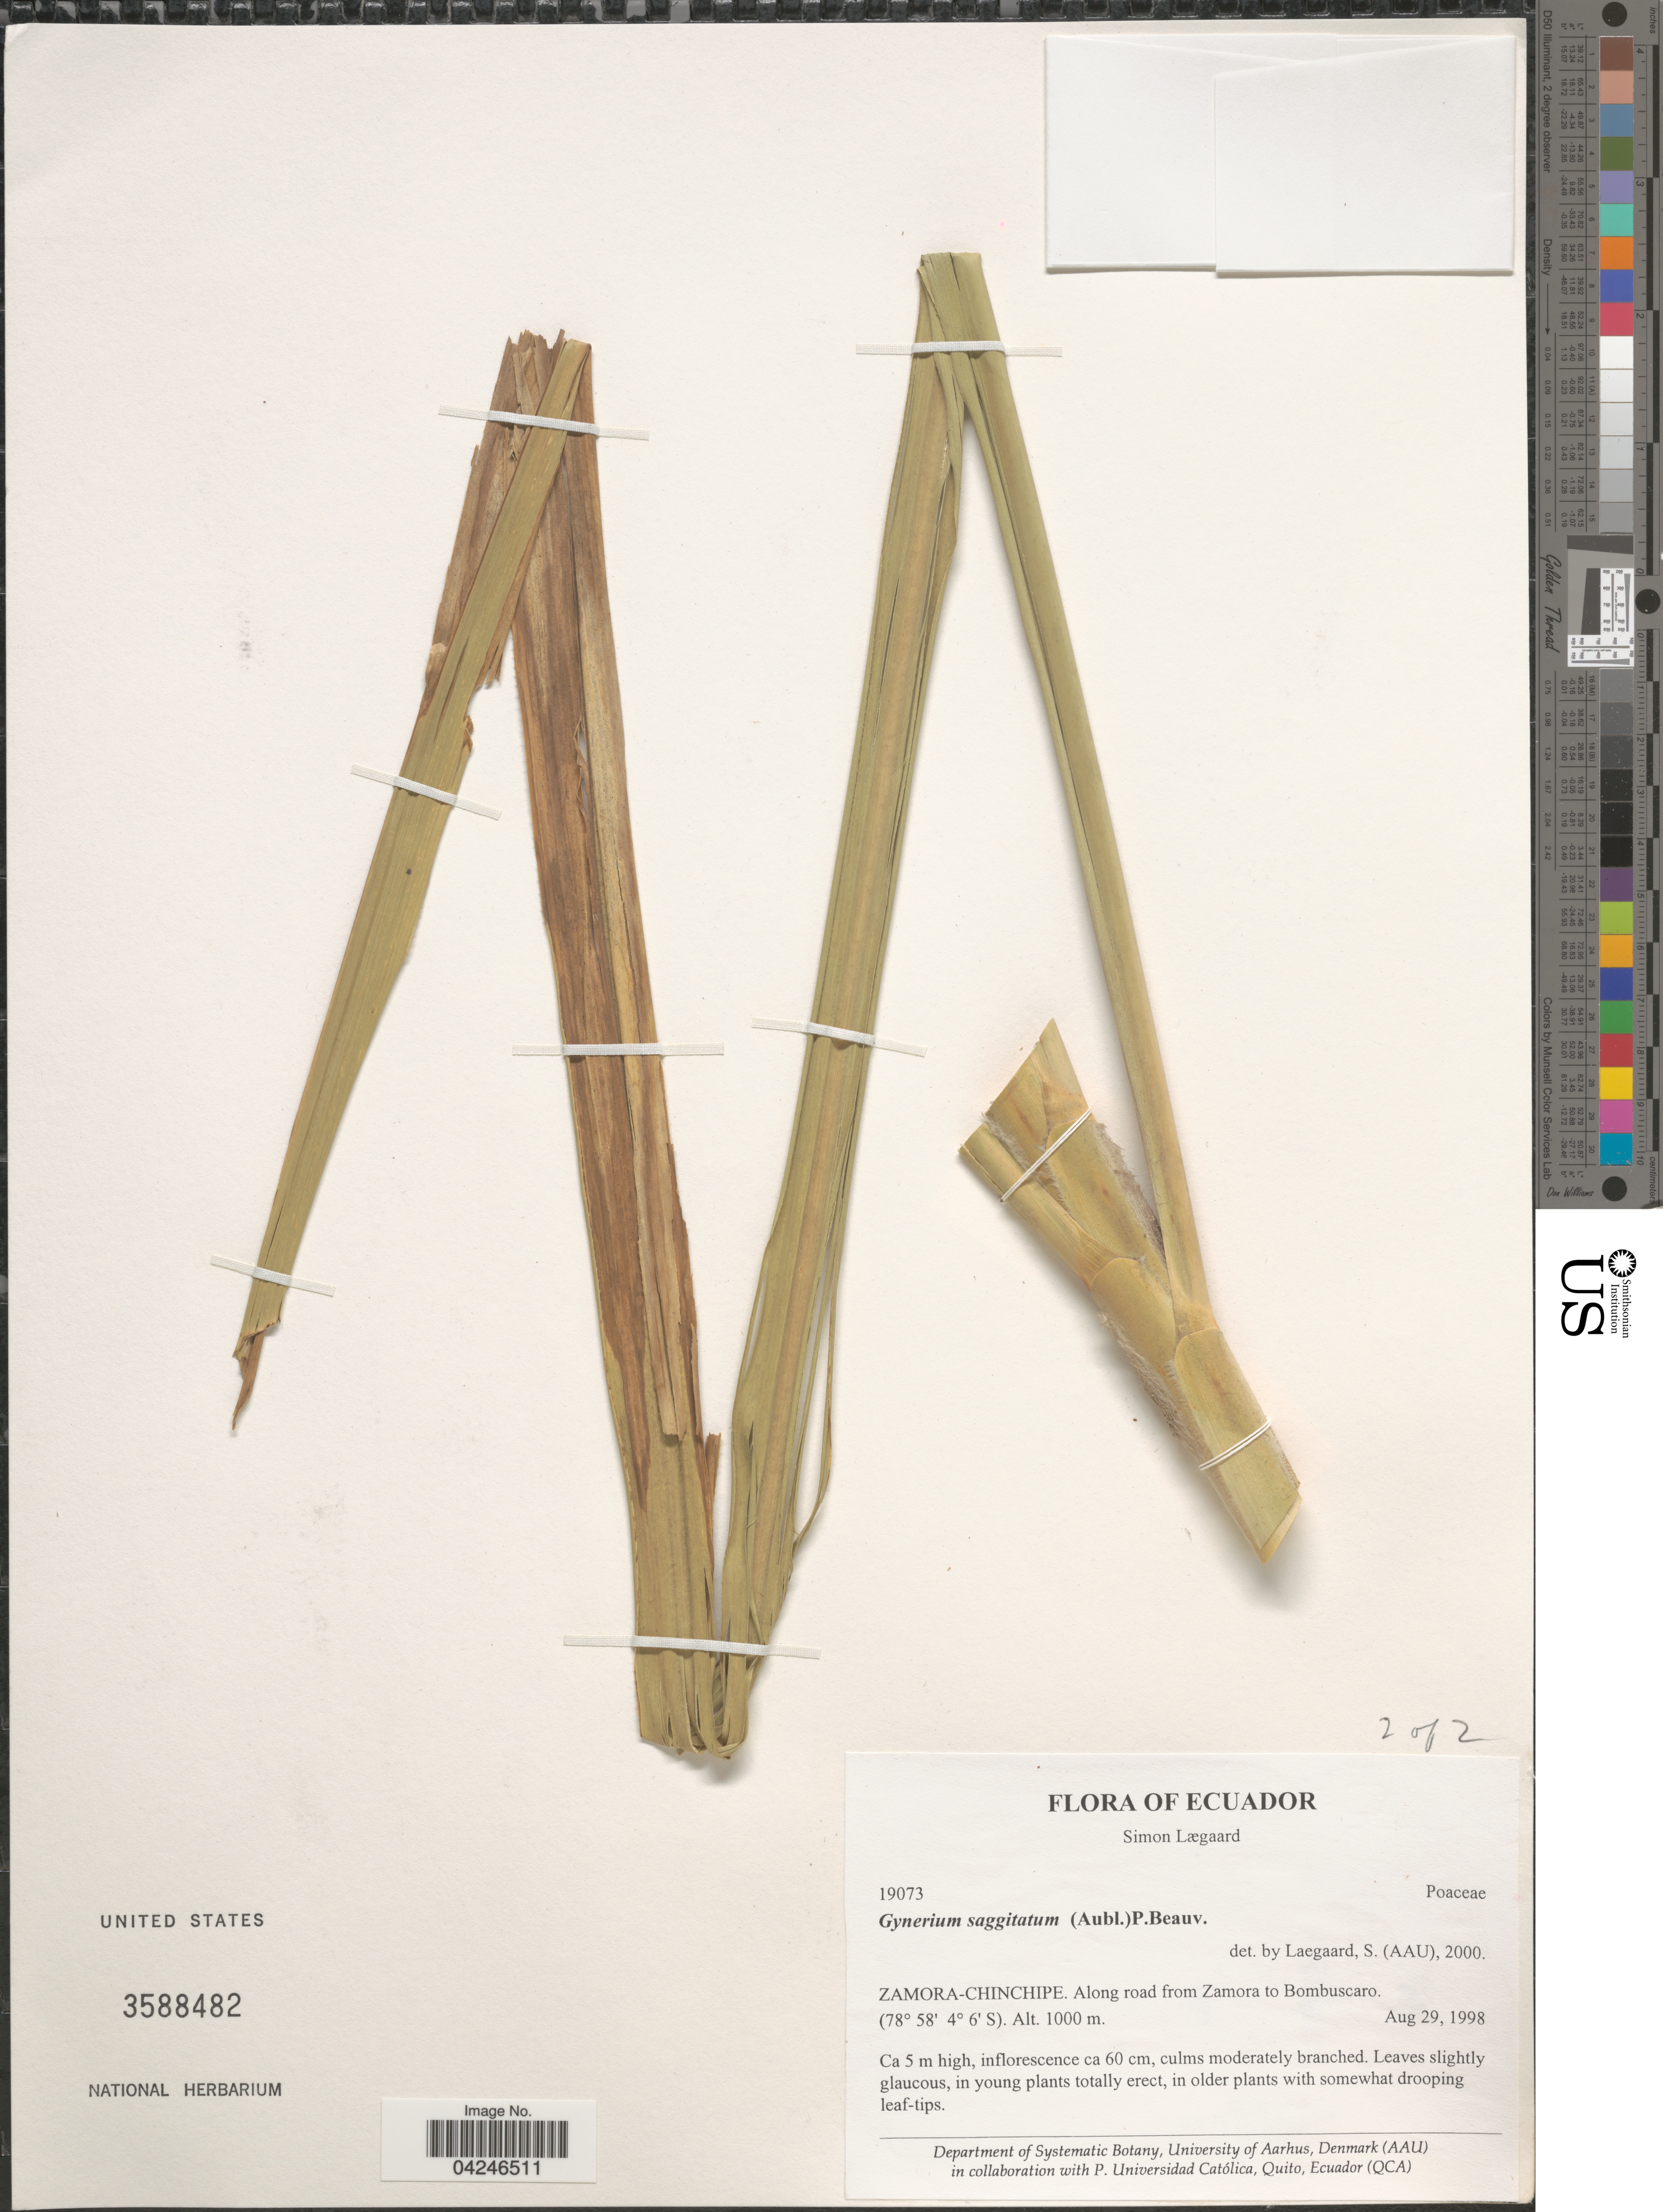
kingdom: Plantae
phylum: Tracheophyta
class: Liliopsida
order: Poales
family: Poaceae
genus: Gynerium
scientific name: Gynerium sagittatum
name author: (Aubl.) P. Beauv.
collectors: S. Lægaard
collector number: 19073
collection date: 1998-08-29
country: Ecuador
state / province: Zamora-Chinchipe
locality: Along road from Zamora to Bombuscaro.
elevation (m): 1000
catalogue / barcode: US 3588482